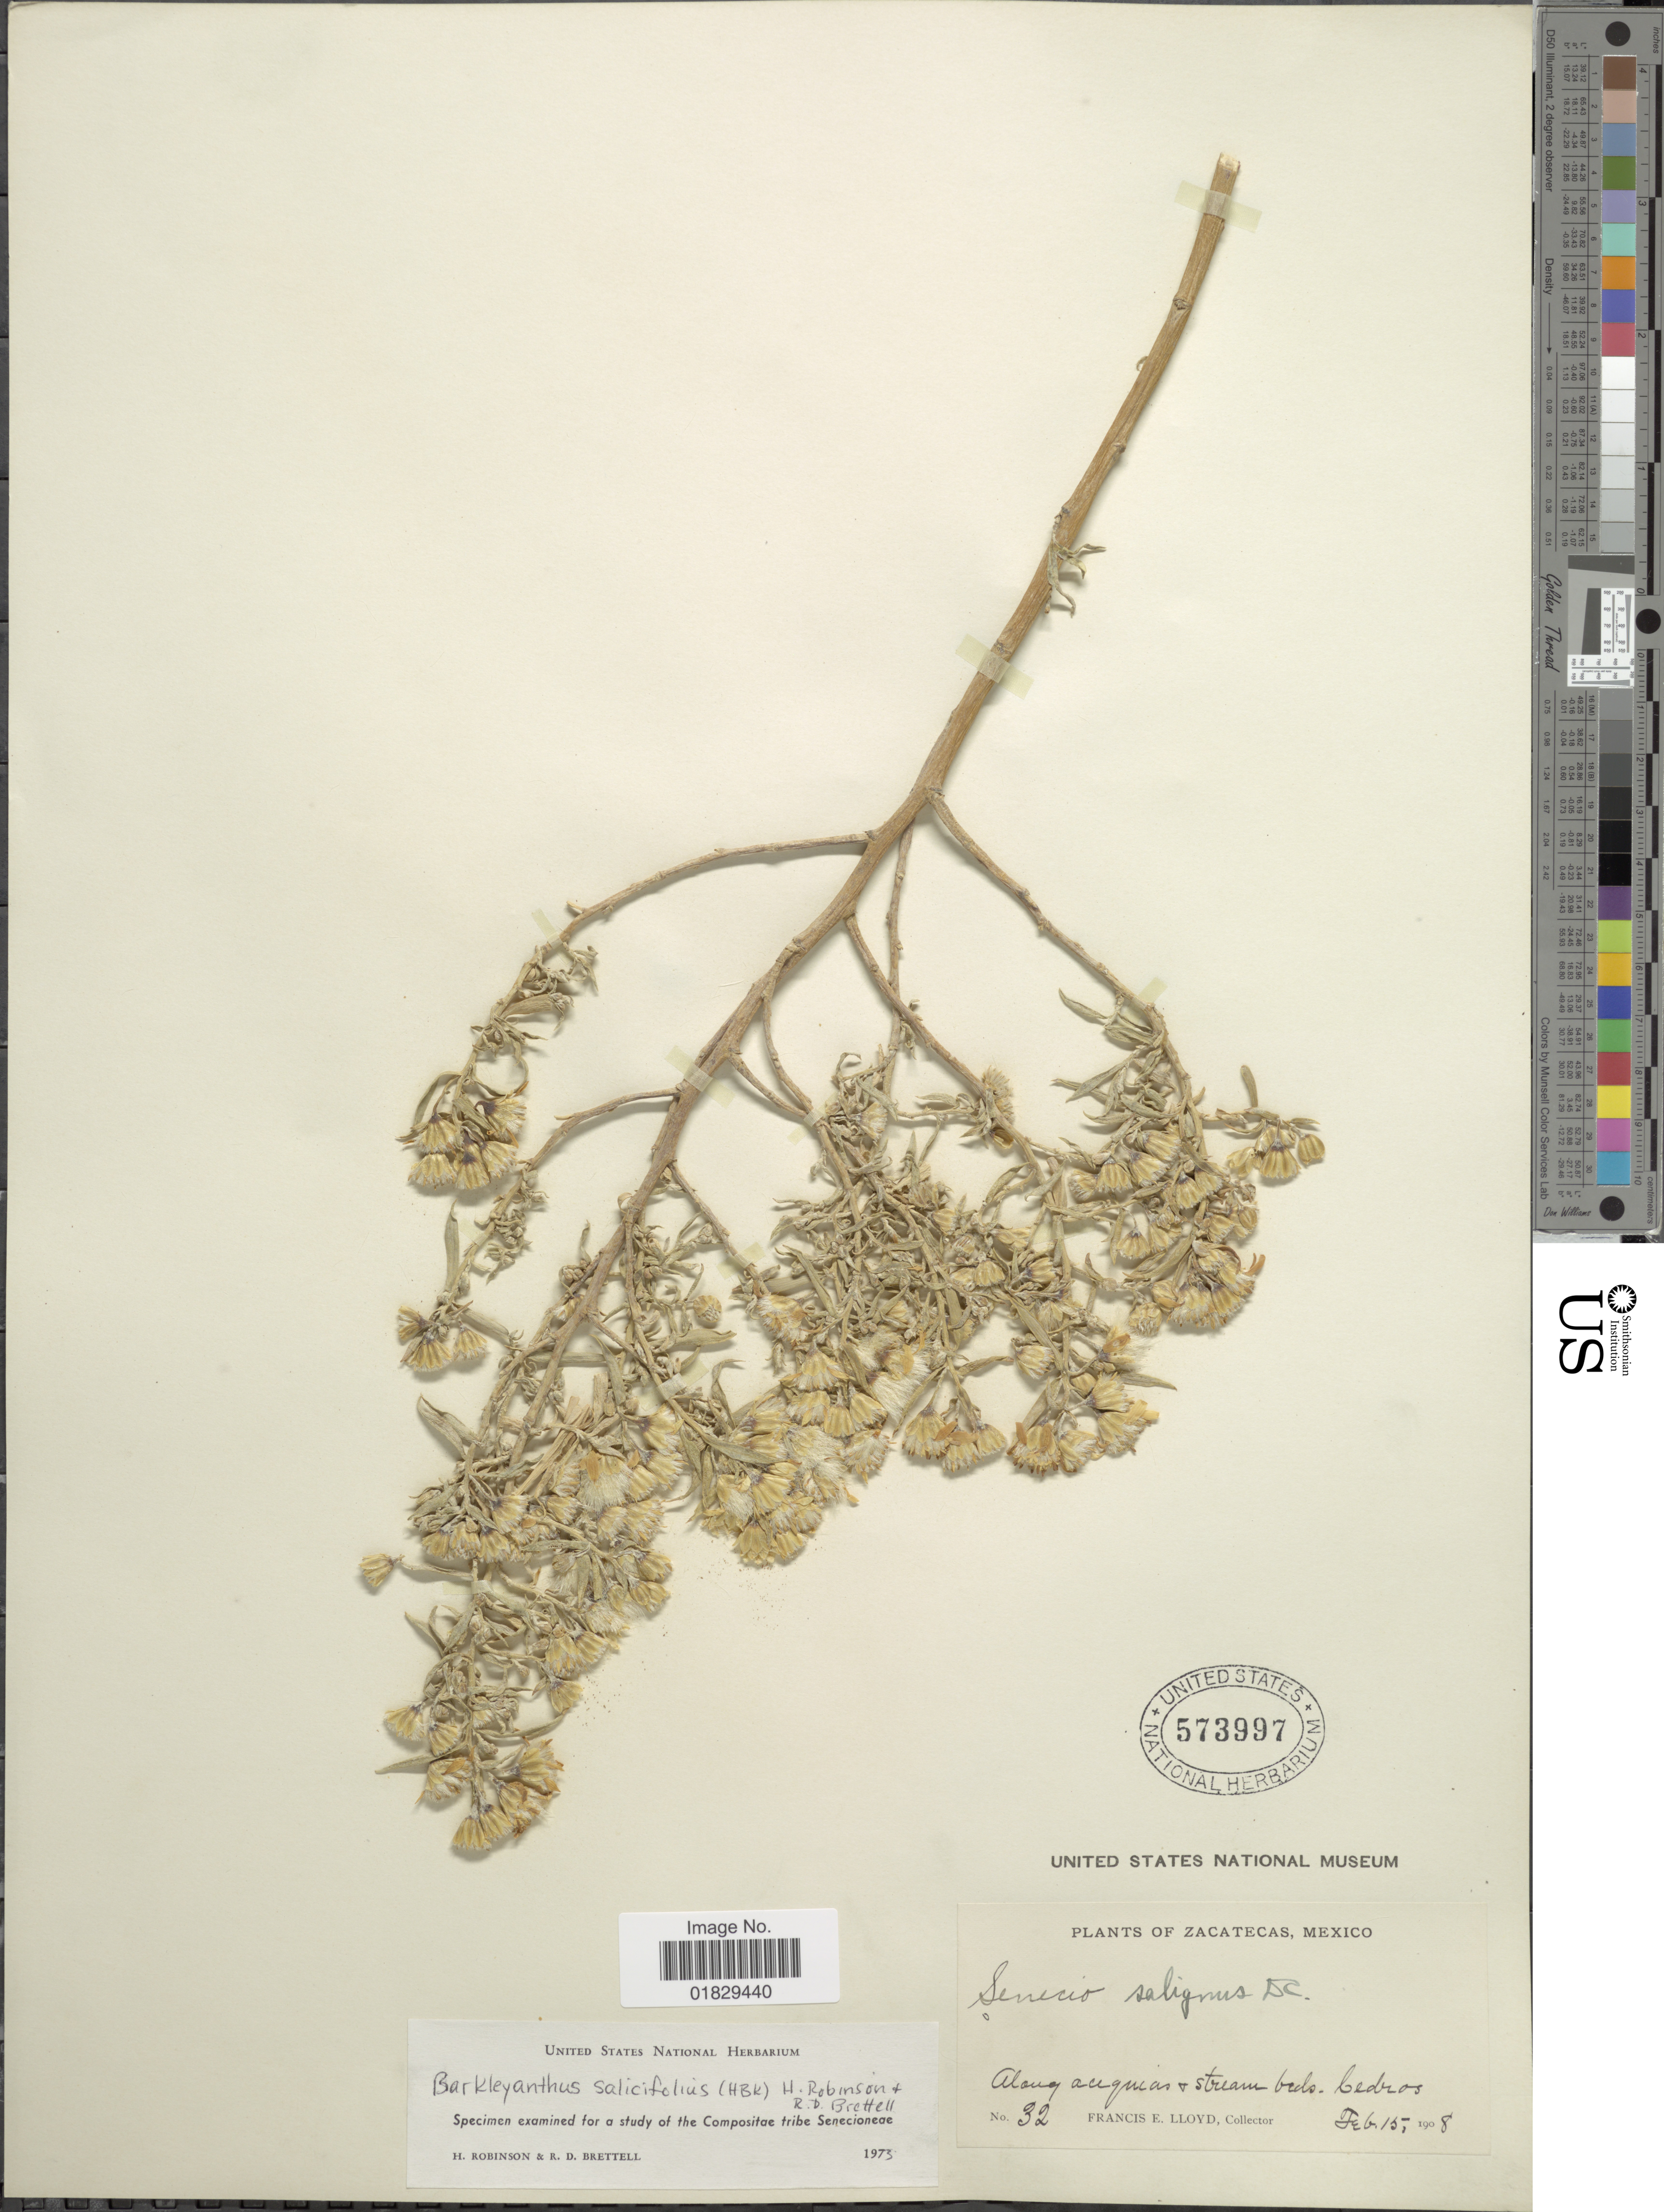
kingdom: Plantae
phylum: Tracheophyta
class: Magnoliopsida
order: Asterales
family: Asteraceae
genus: Barkleyanthus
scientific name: Barkleyanthus salicifolius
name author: (Kunth) H. Rob. & Brettell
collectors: Lloyd, C. E.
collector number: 32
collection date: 1908-02-15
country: Mexico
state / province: Zacatecas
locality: Along acequias & stream beds. Cedros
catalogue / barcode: US 573997